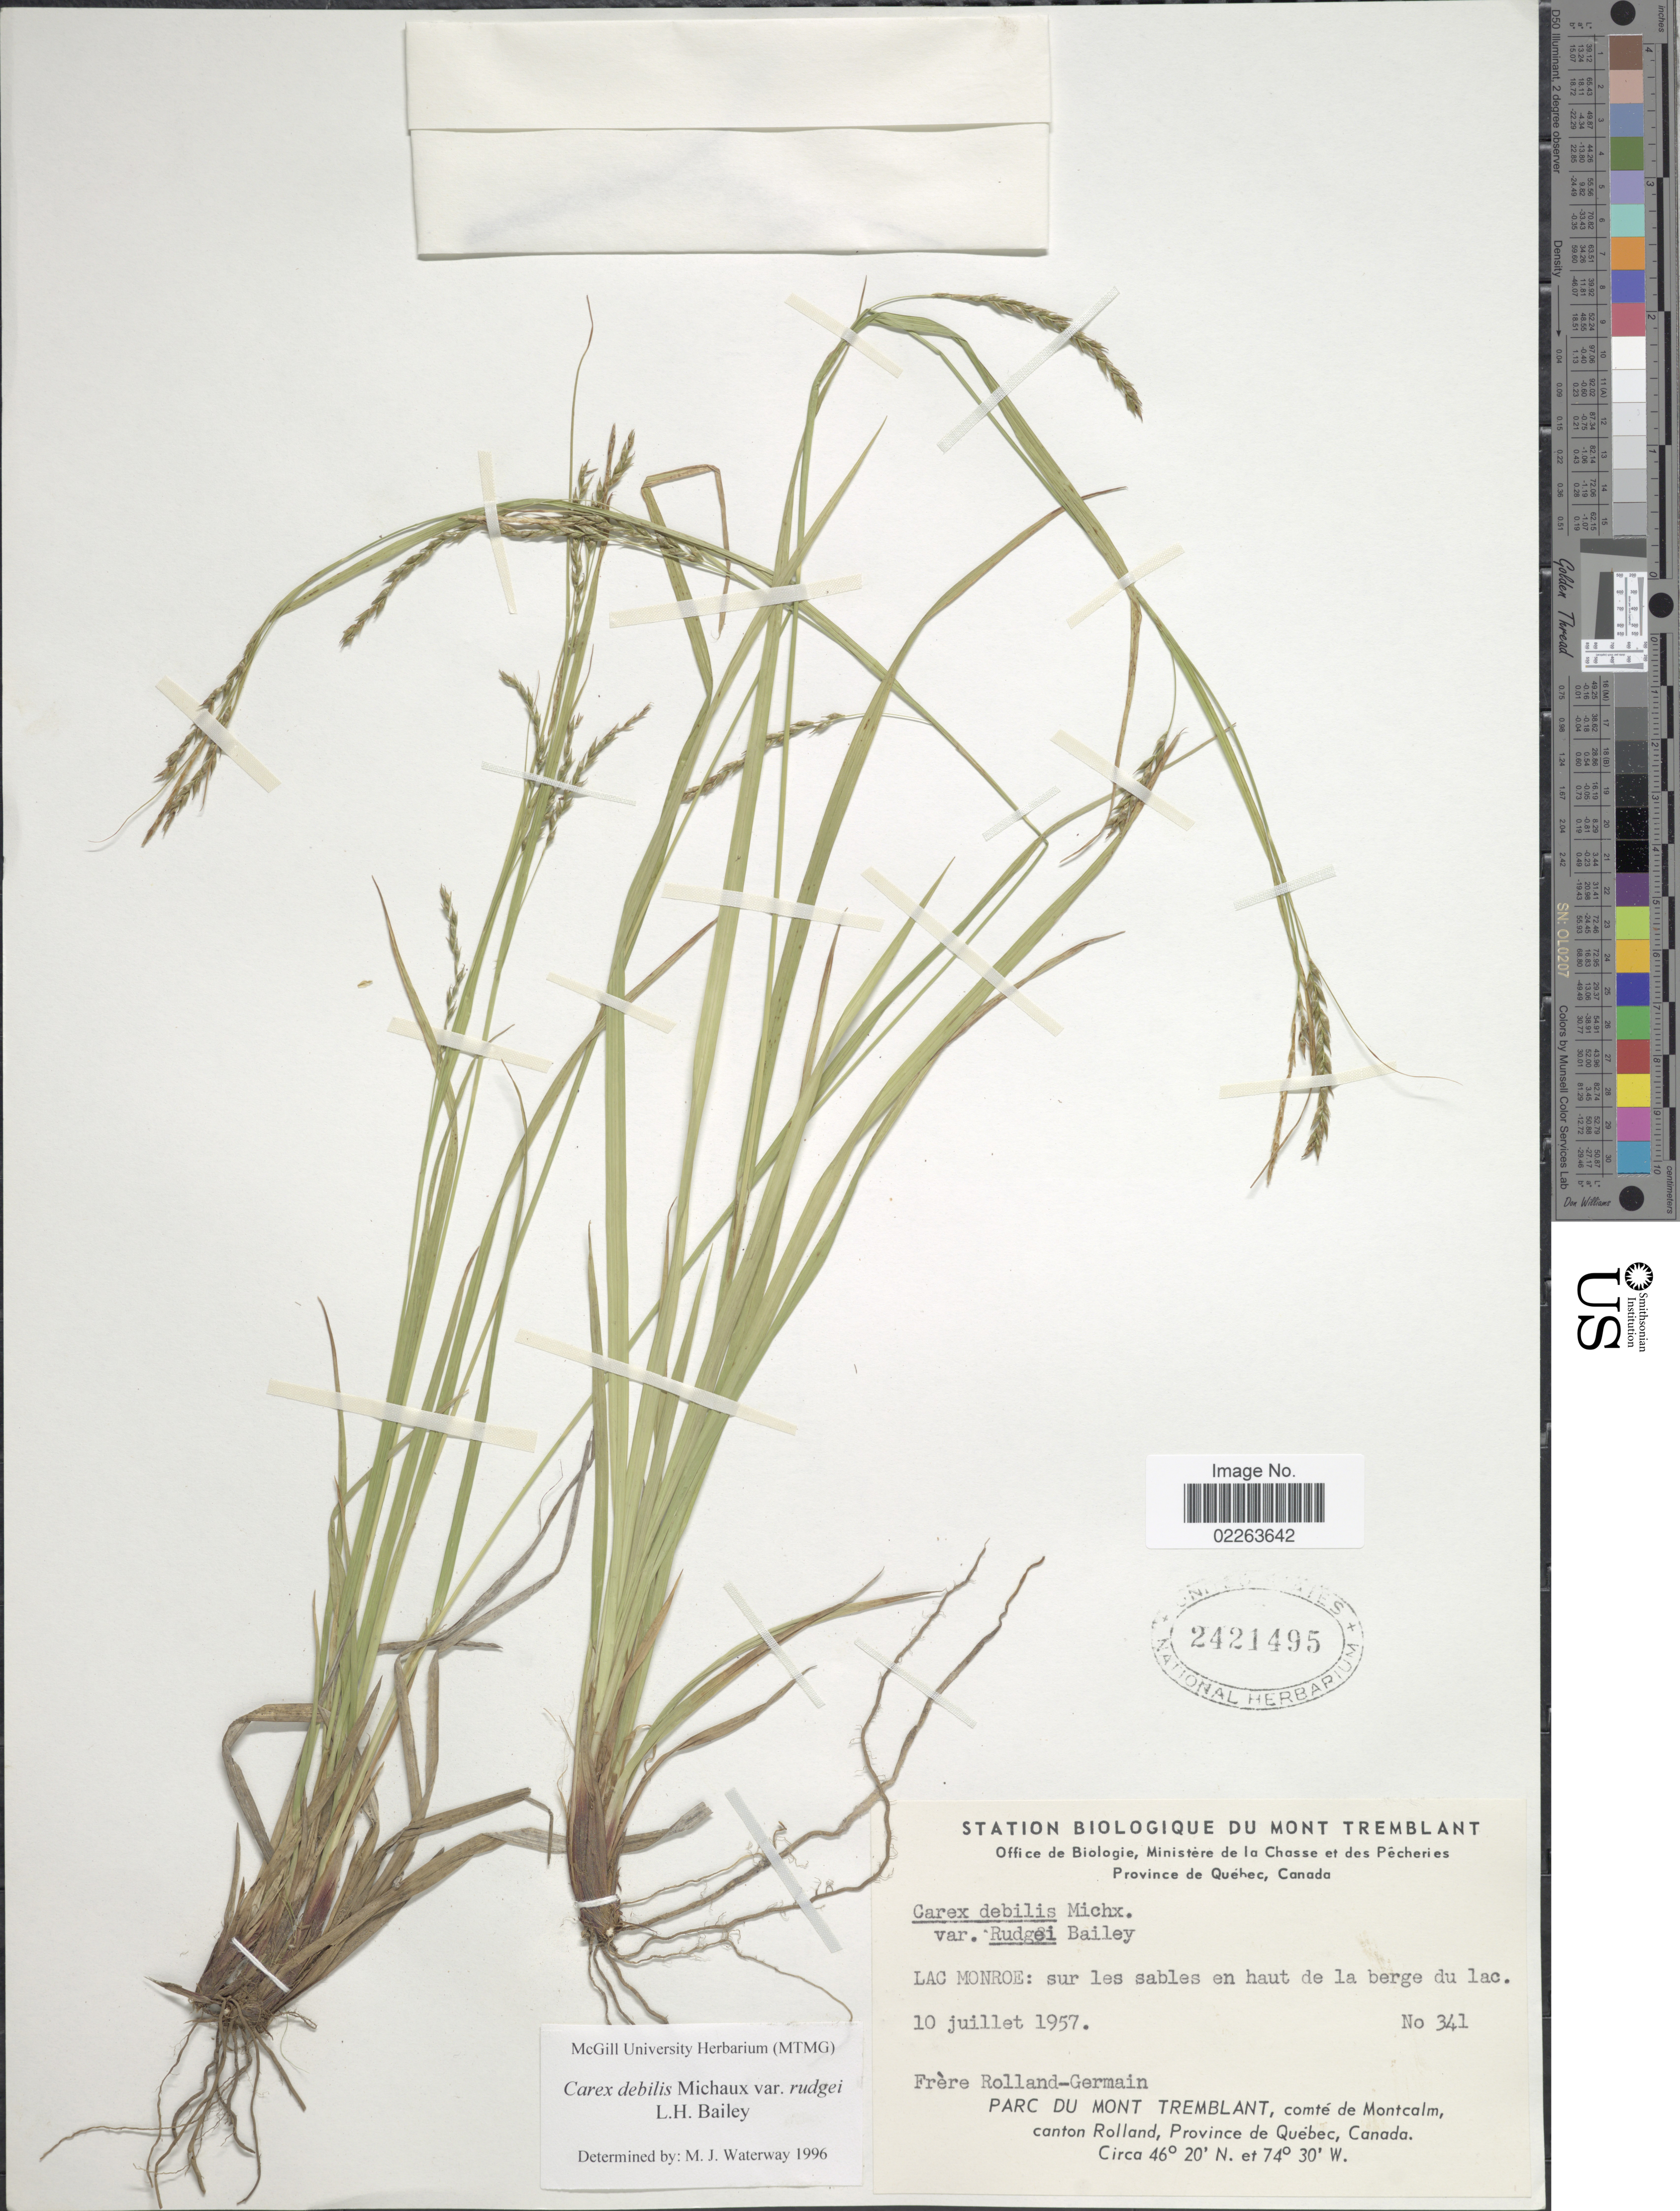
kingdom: Plantae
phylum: Tracheophyta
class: Liliopsida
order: Poales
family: Cyperaceae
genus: Carex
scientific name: Carex flexuosa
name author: Muhl. ex Willd.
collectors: Rolland-Germain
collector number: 341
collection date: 1957-07-10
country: Canada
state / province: Quebec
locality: Province de Quebec, Lac Monroe: sur les sables en haut de la berge du lac. Parc du Mont Tremblant, comte de Montcalm, canton Rolland, Province of Quebec, Canada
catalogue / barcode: US 2421495